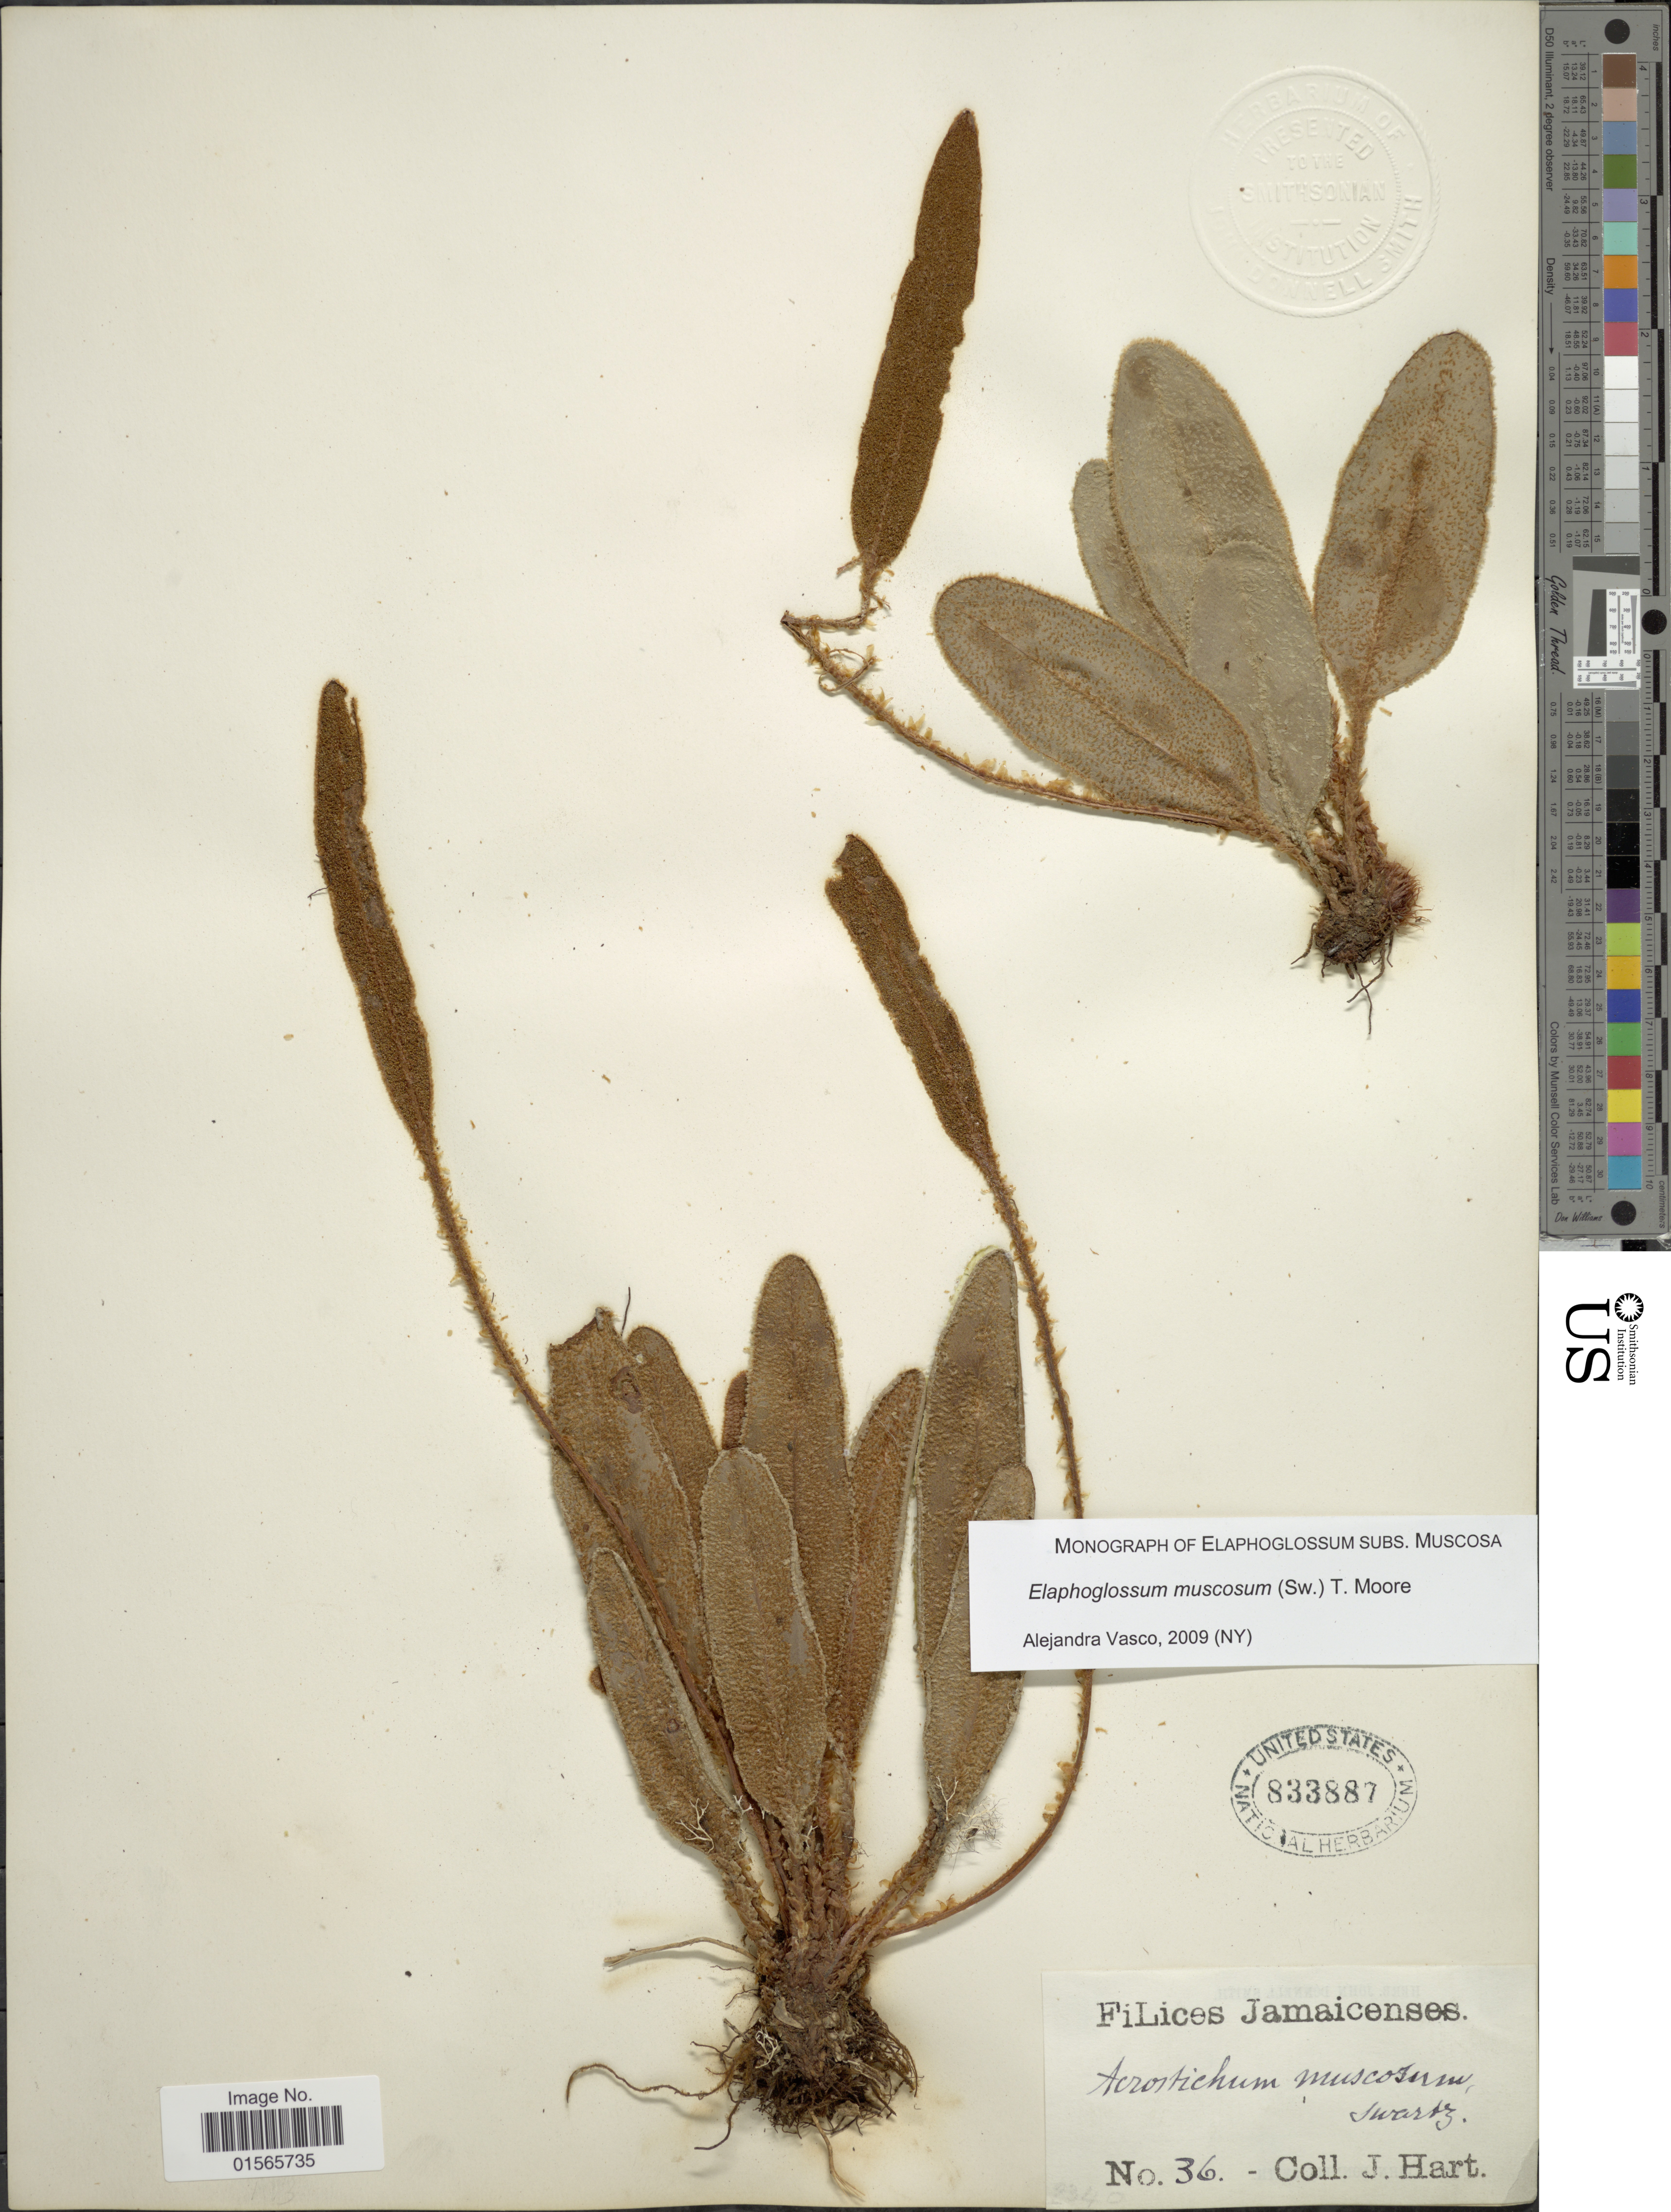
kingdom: Plantae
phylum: Tracheophyta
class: Polypodiopsida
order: Polypodiales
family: Dryopteridaceae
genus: Elaphoglossum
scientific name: Elaphoglossum muscosum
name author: (Sw.) T. Moore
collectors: J. Hart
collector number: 36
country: Jamaica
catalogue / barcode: US 833887